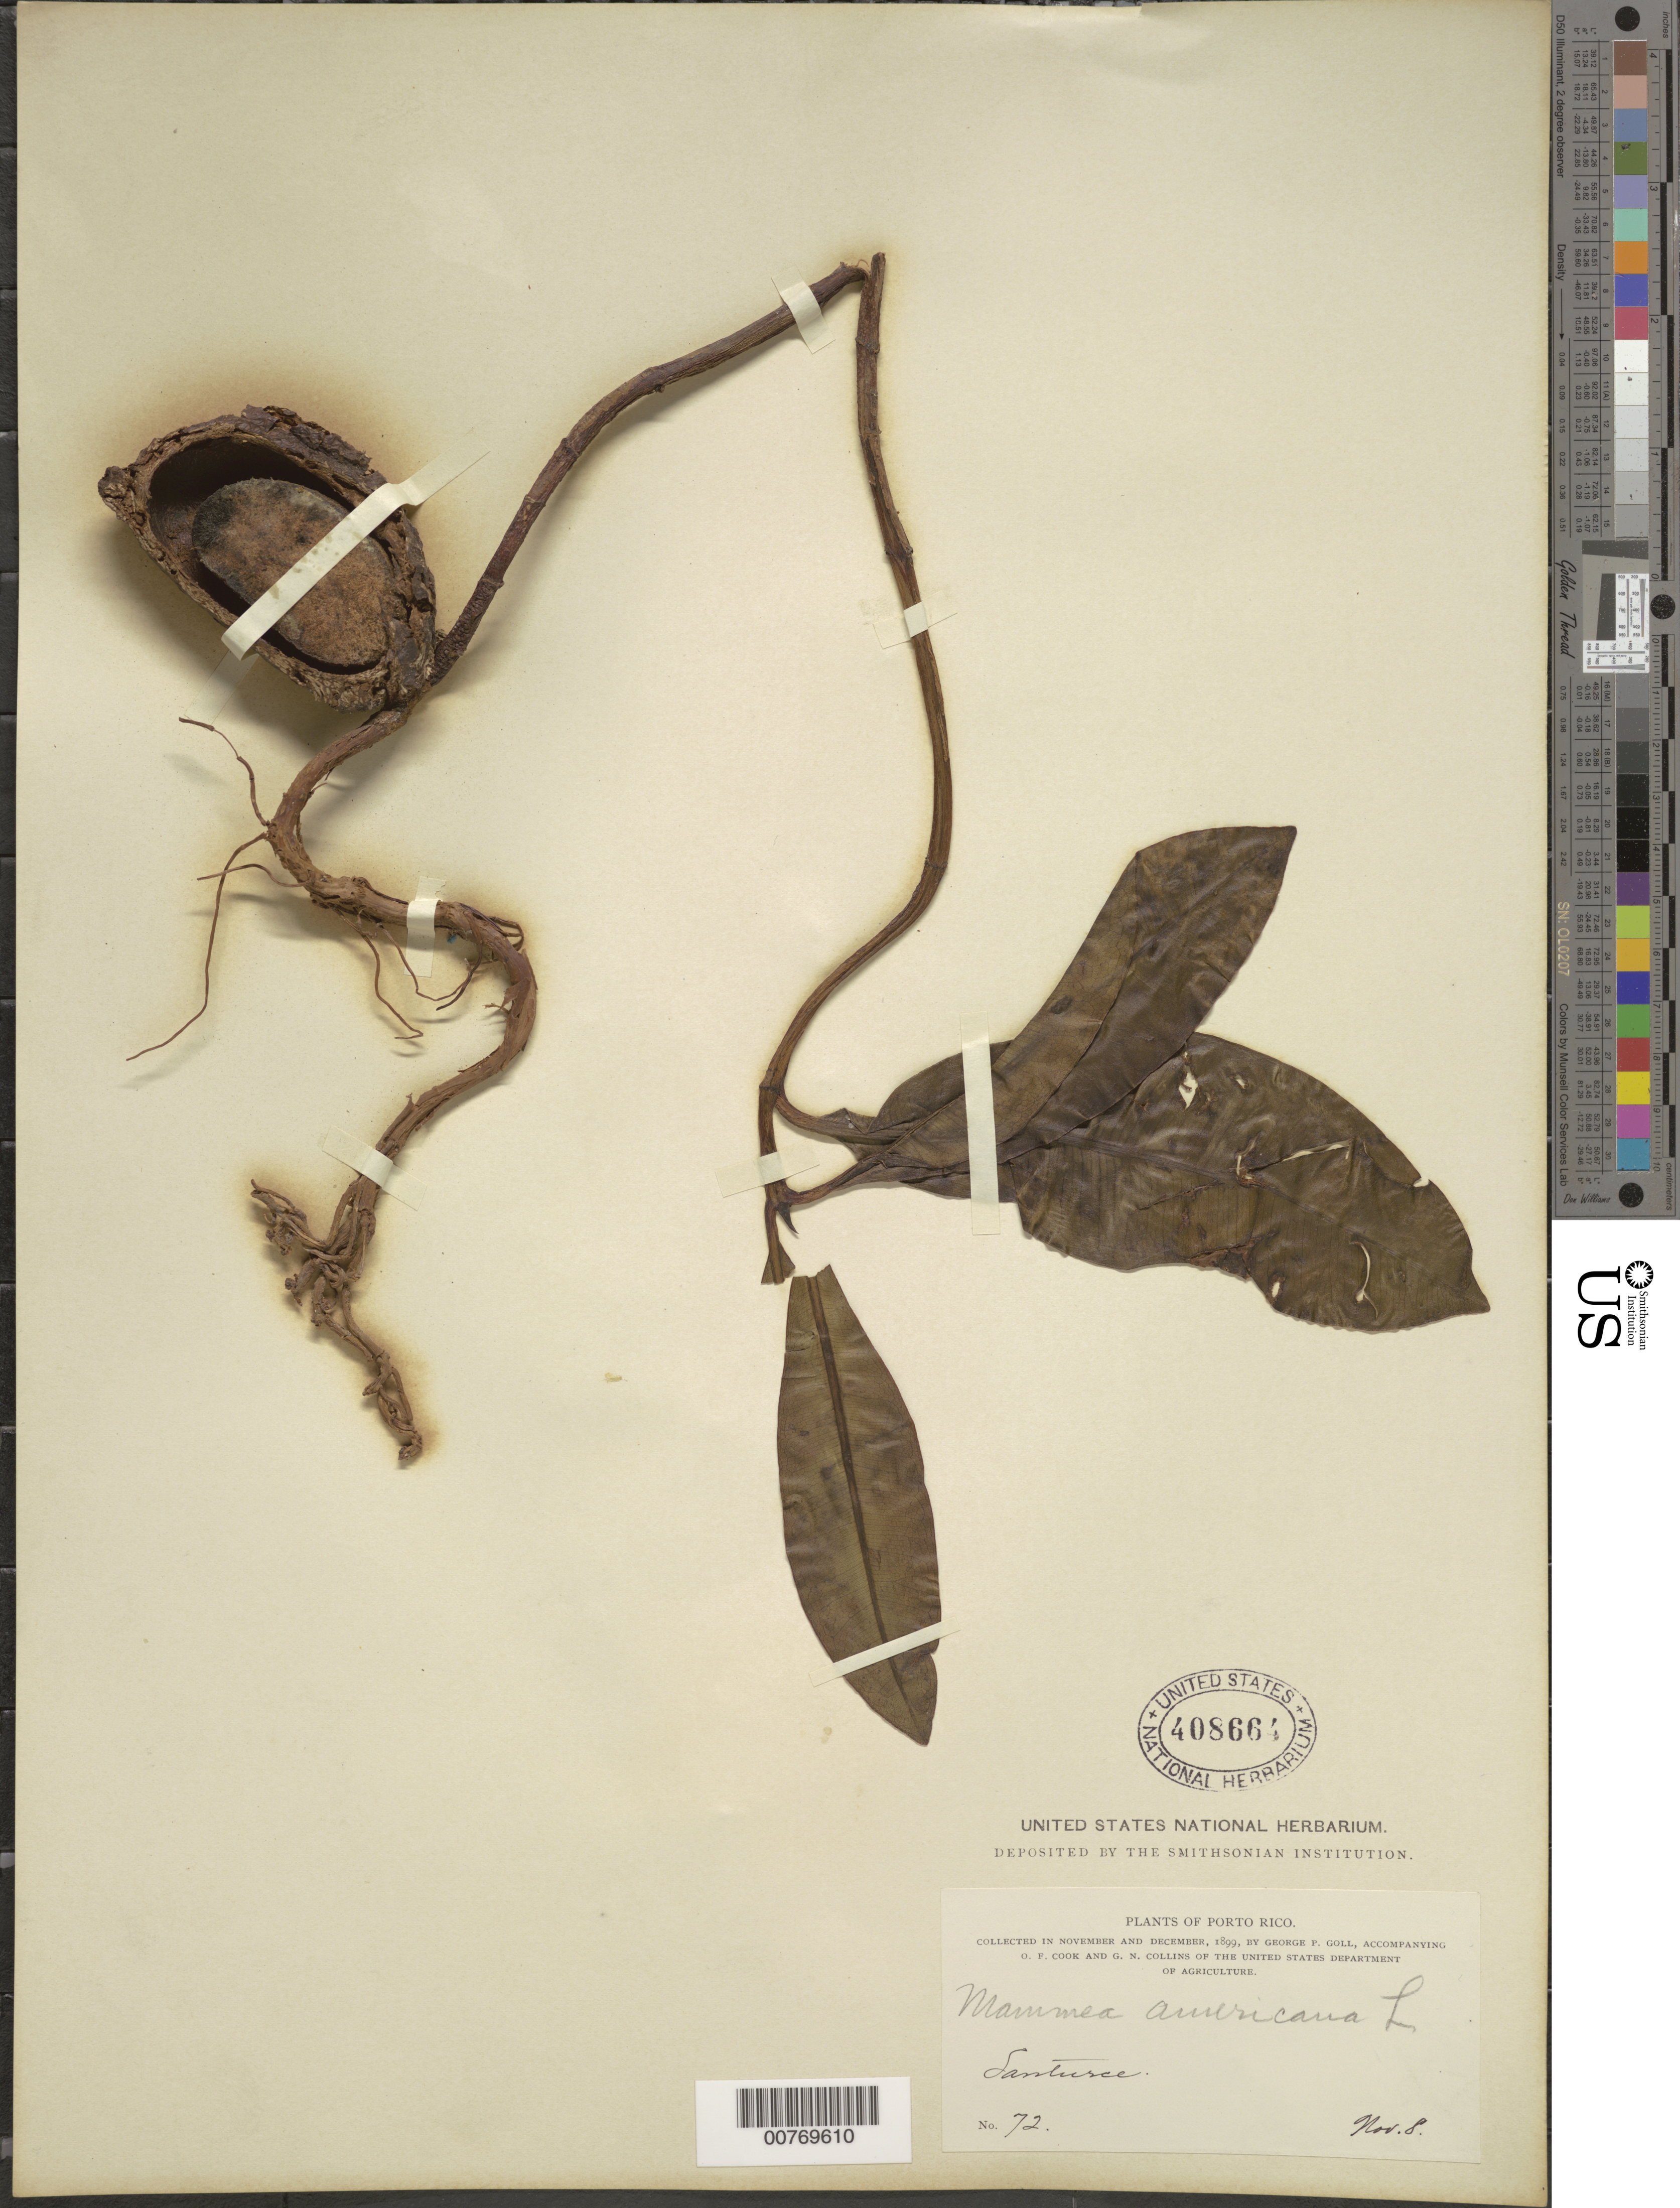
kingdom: Plantae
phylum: Tracheophyta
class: Magnoliopsida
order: Malpighiales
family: Calophyllaceae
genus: Mammea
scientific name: Mammea americana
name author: L.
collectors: G. Goll, O. F. Cook & G. N. Collins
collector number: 72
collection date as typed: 08 Nov 1899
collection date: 1899-11-08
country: Puerto Rico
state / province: San Juan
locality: Santurce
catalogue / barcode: US 408664